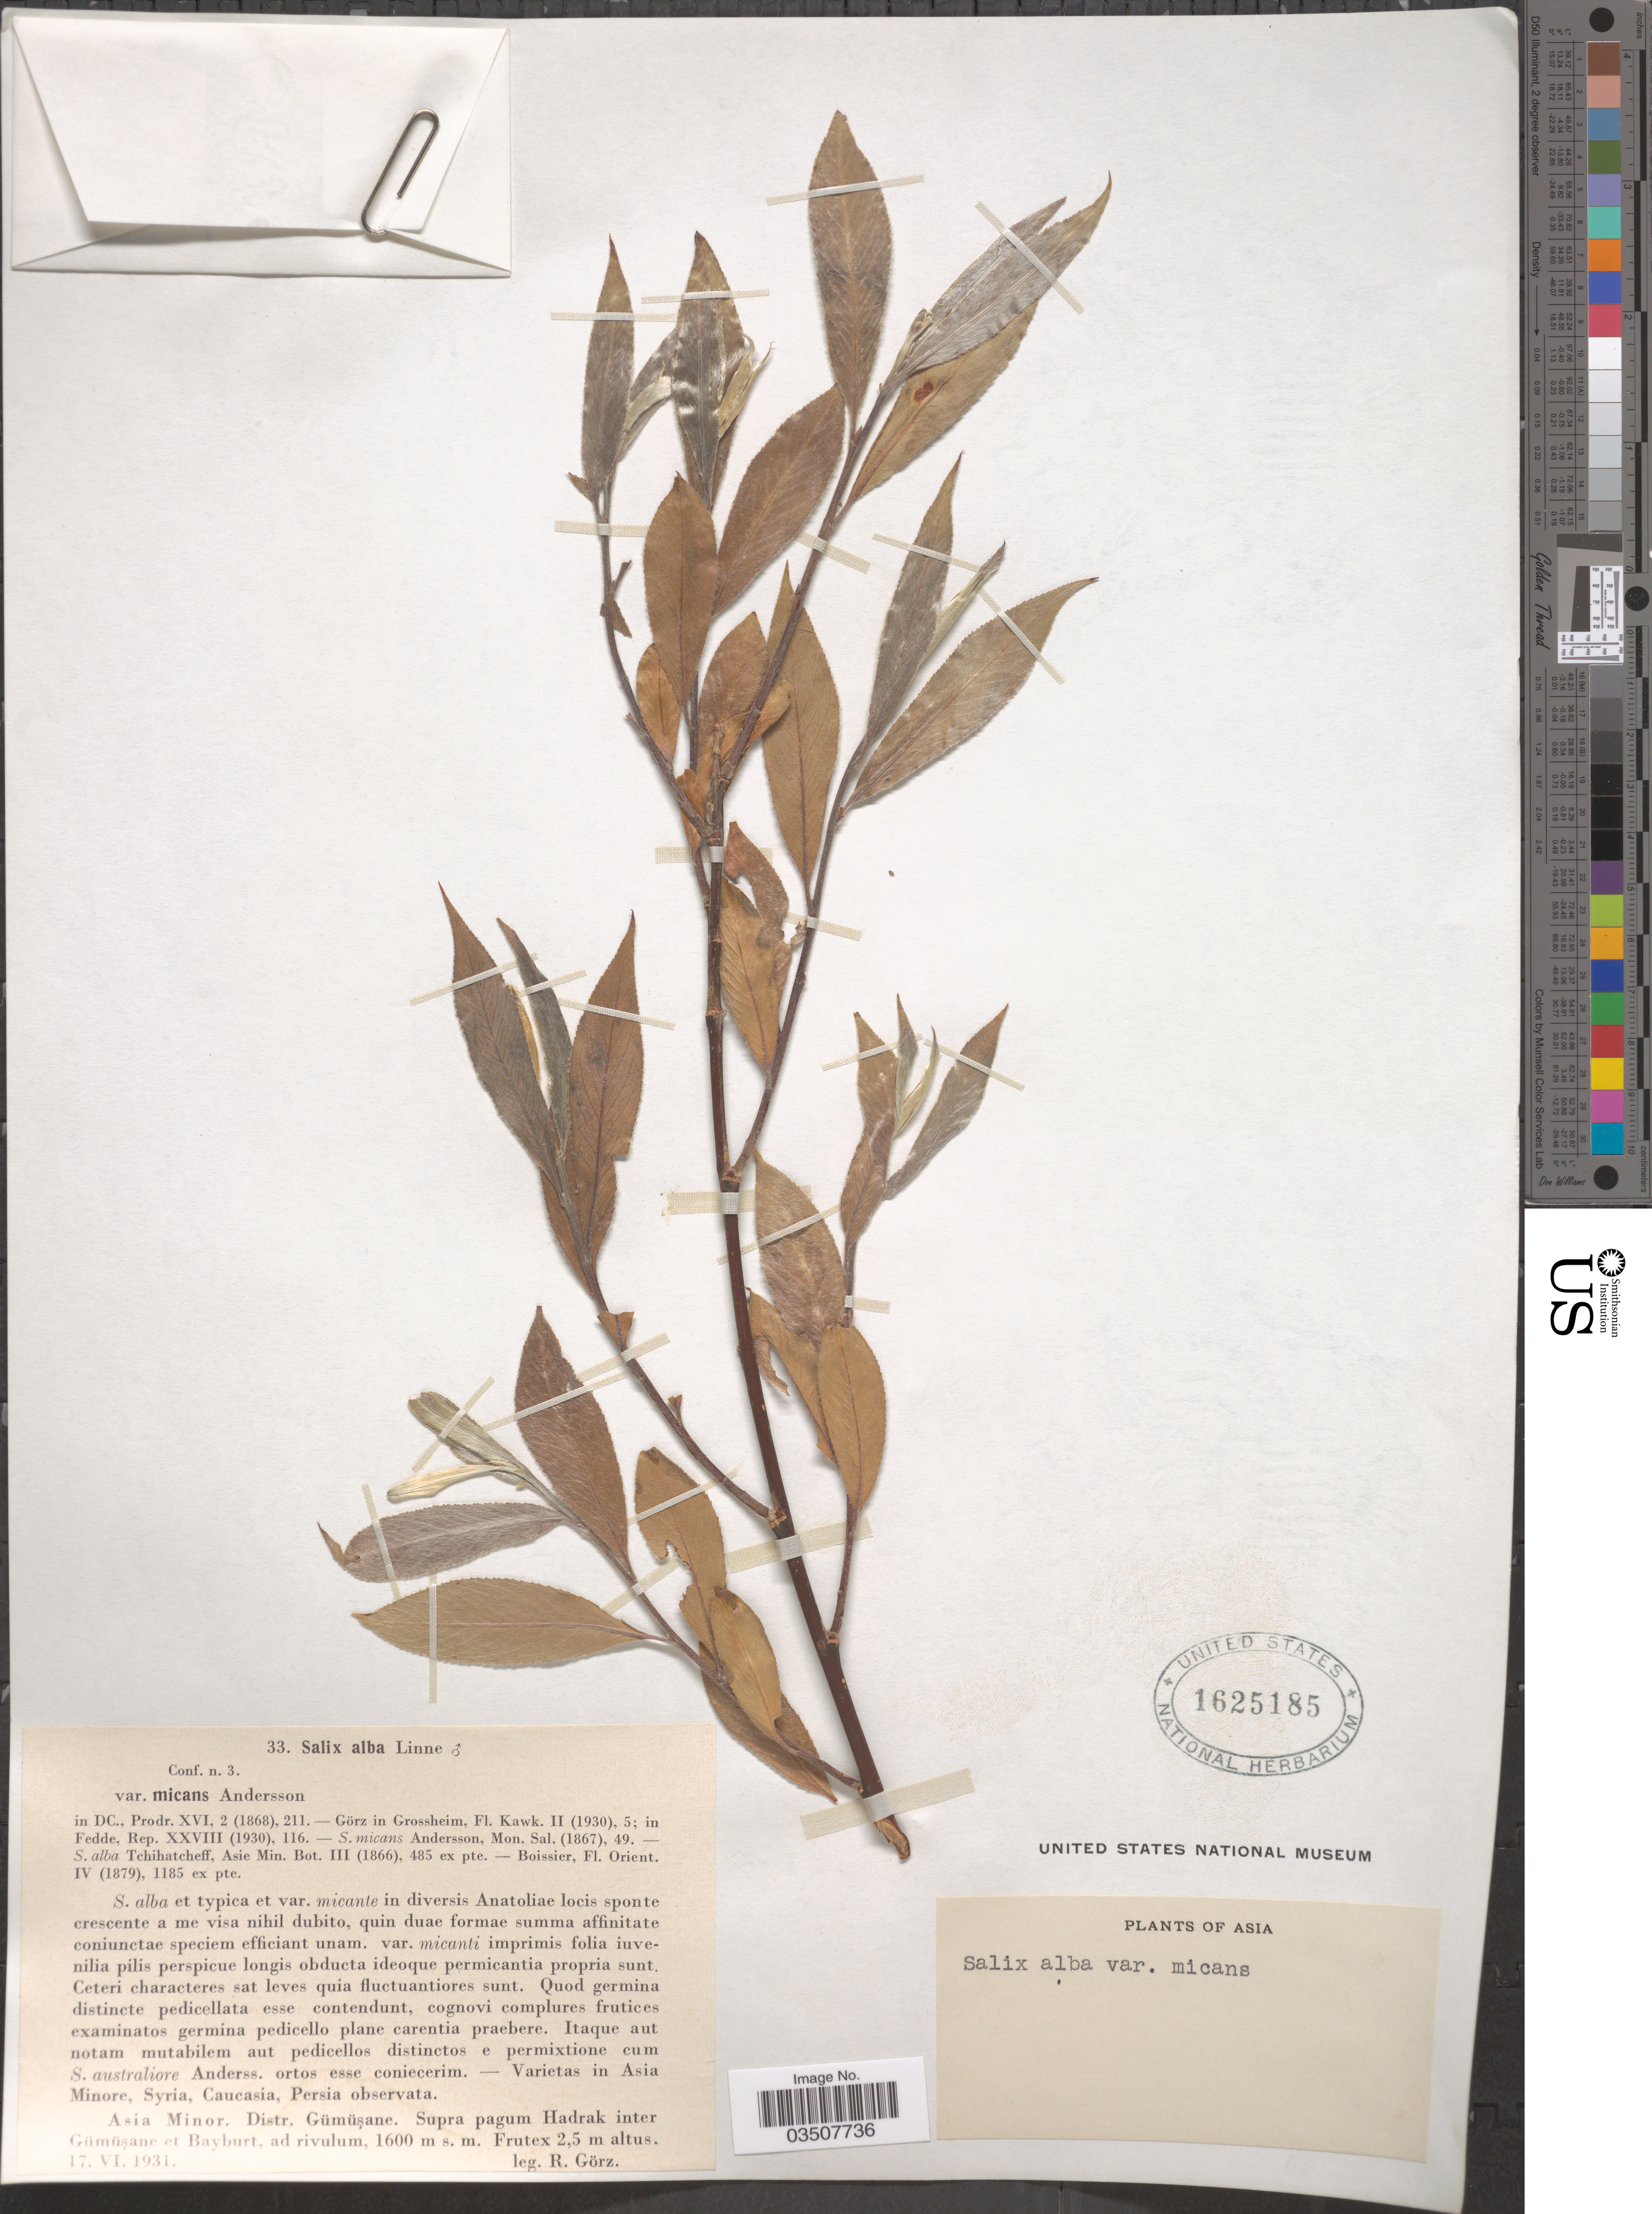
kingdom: Plantae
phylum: Tracheophyta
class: Magnoliopsida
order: Malpighiales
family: Salicaceae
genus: Salix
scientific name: Salix alba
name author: L.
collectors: R. Görz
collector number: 33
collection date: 1931-06-17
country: Turkey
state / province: Gumushane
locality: Asia Minor. Distr. Gümüşane. Supra pagum Hadrak inter Gümüşane et Bayburt, ad rivulum.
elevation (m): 1600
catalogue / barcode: US 1625185